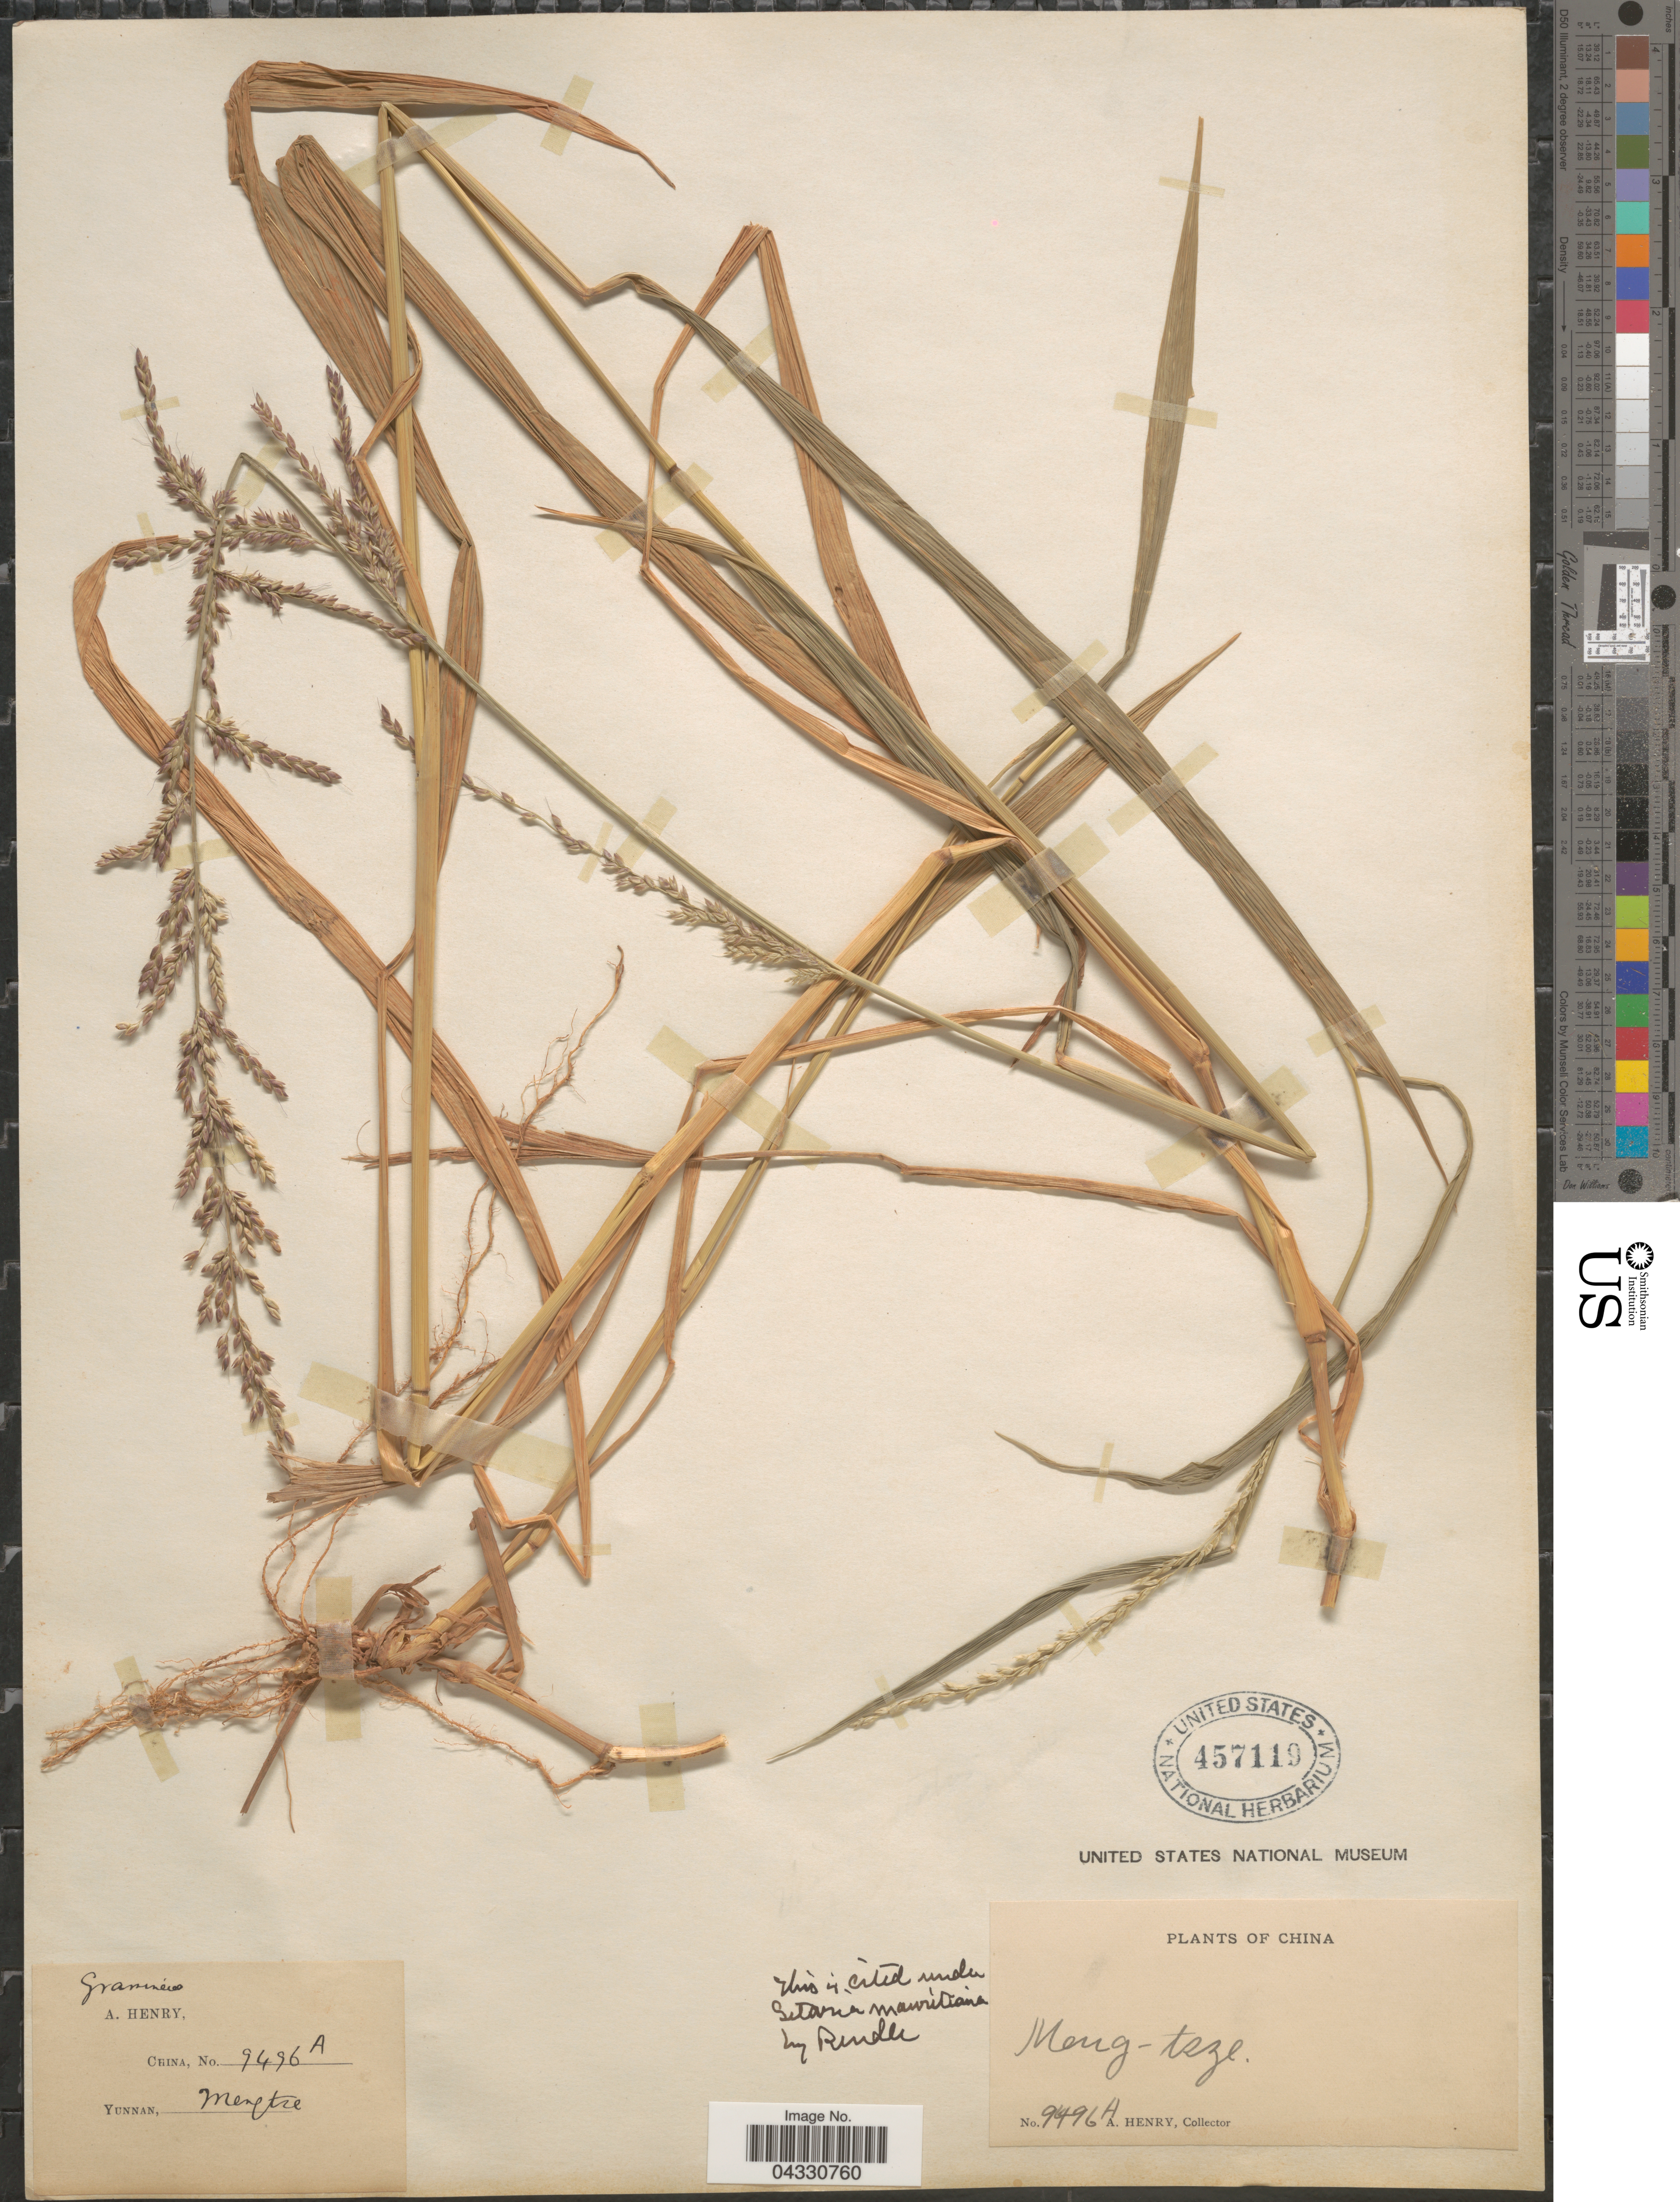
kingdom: Plantae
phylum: Tracheophyta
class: Liliopsida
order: Poales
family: Poaceae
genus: Setaria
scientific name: Setaria sp.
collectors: A. Henry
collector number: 9496A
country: China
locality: Meng-tsze.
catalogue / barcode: US 457119